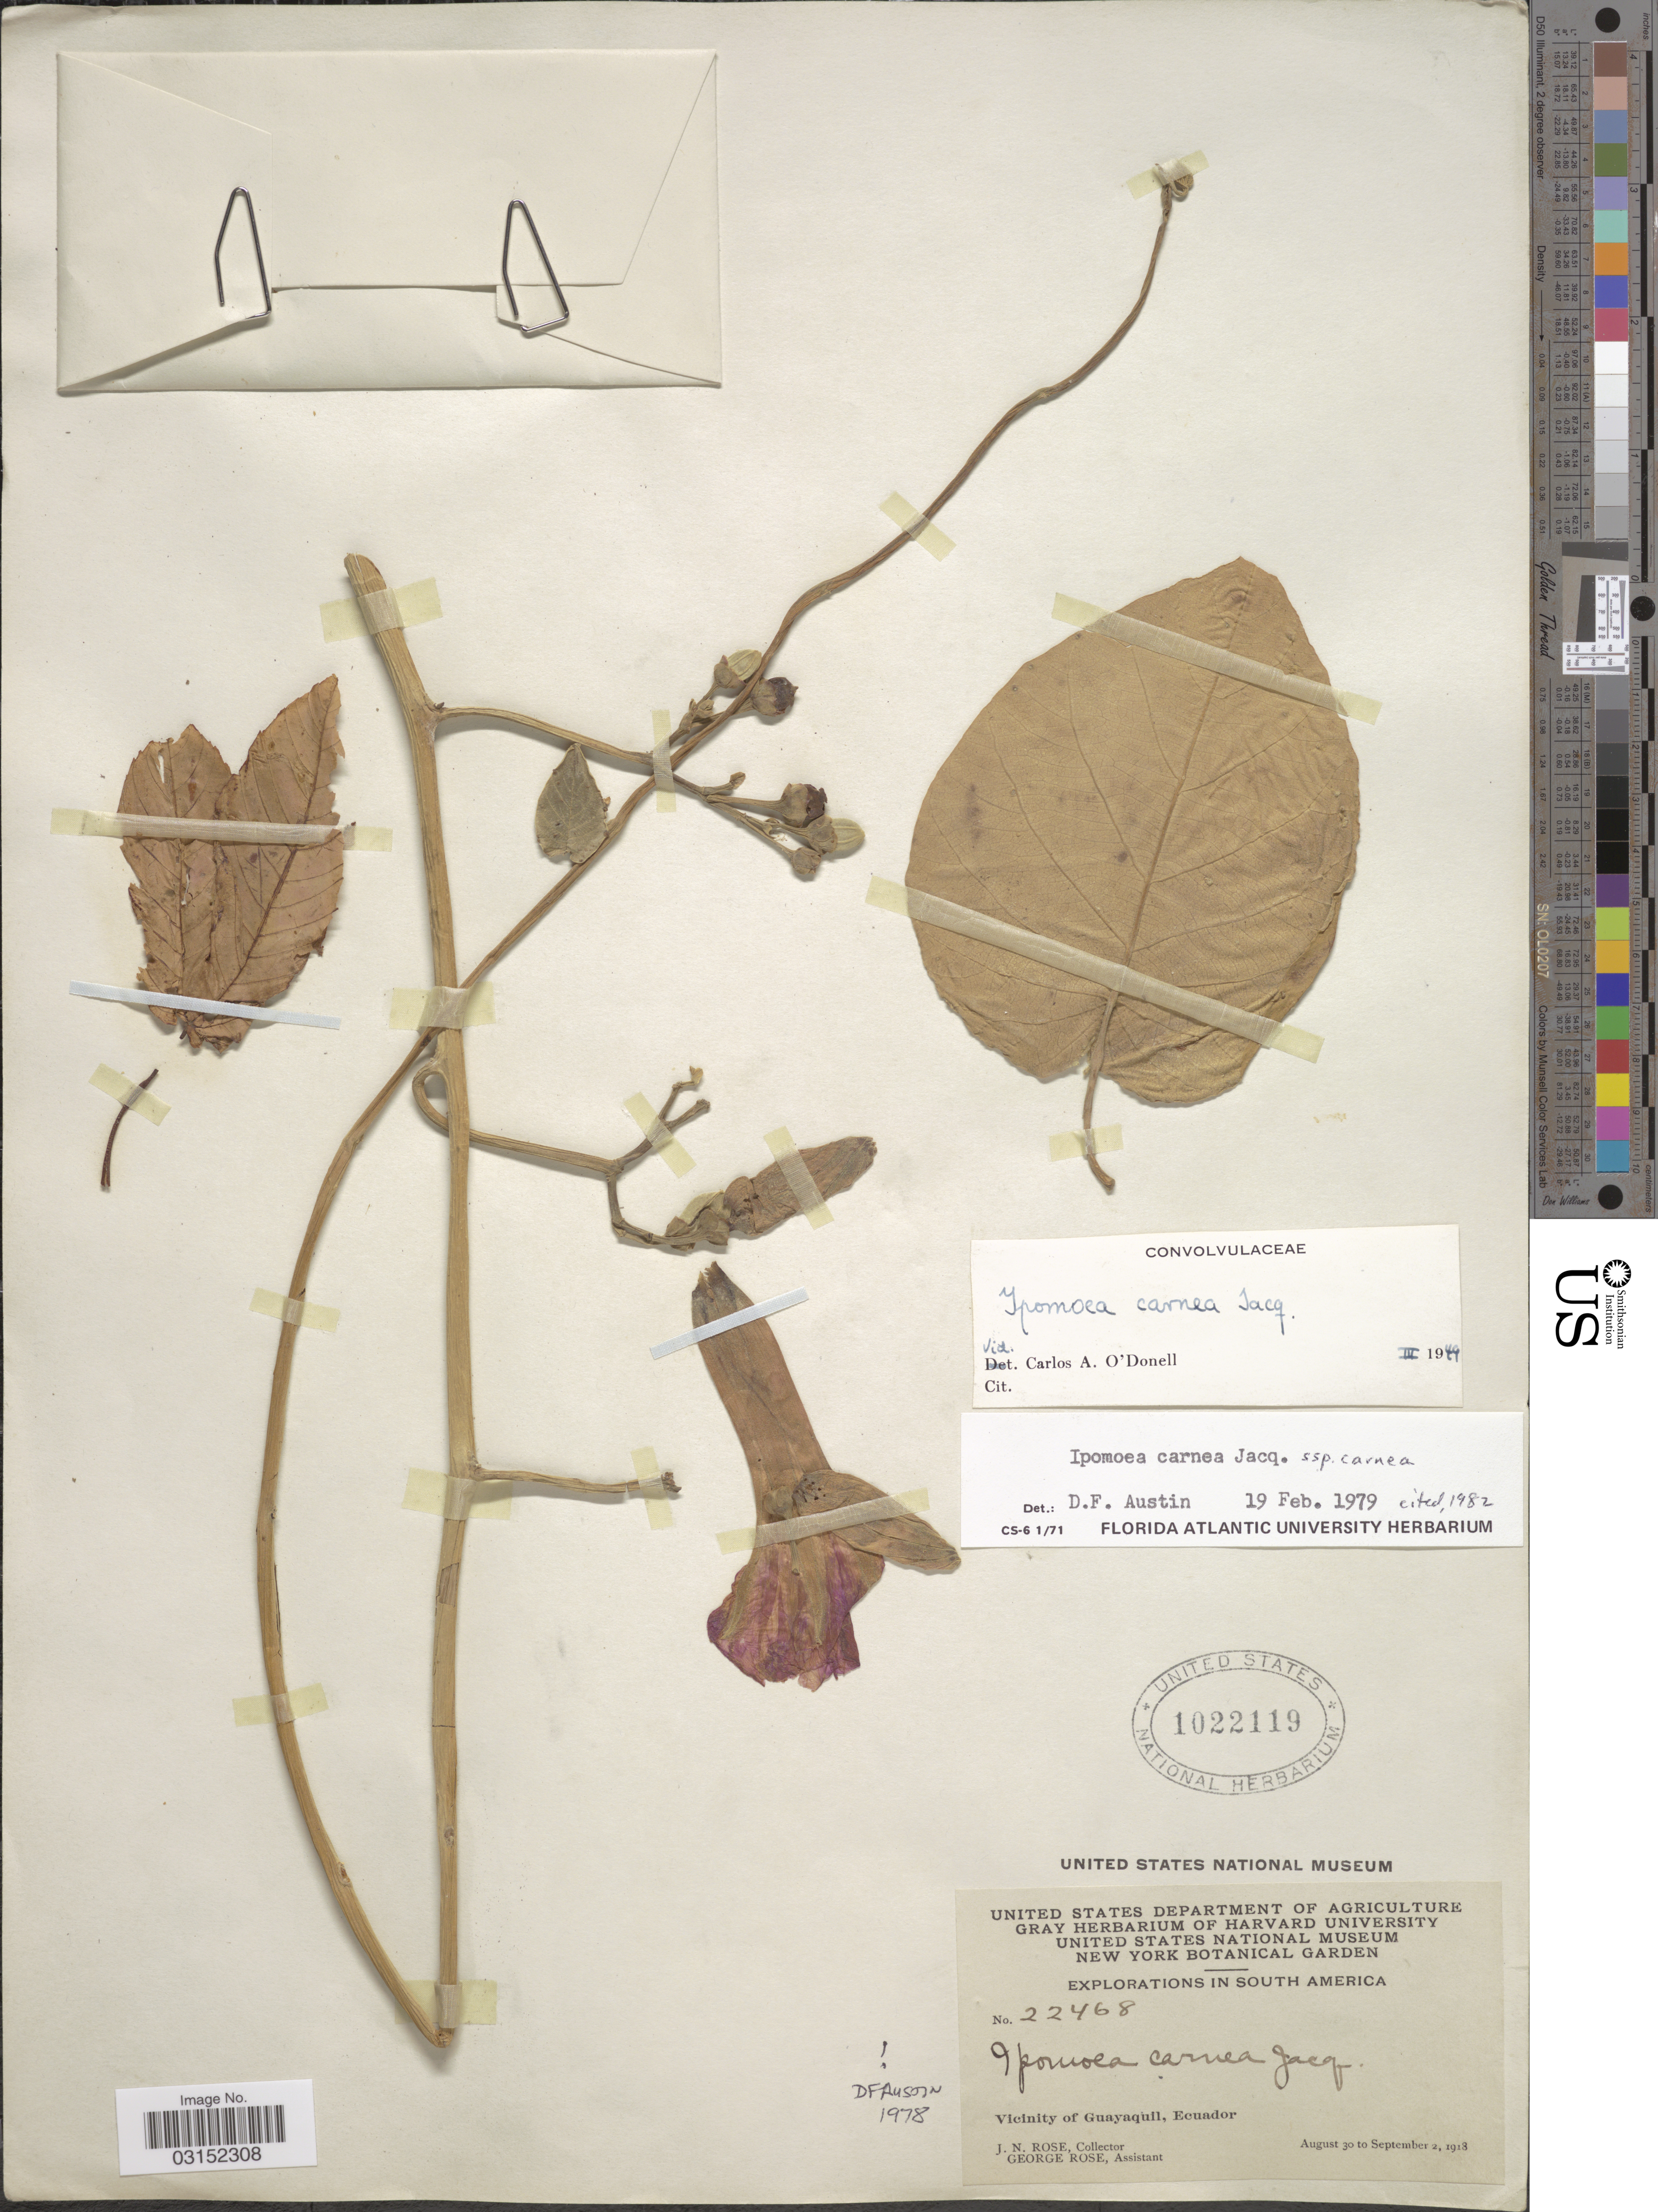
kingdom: Plantae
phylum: Tracheophyta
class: Magnoliopsida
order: Solanales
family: Convolvulaceae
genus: Ipomoea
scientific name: Ipomoea carnea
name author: Jacq.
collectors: J. N. Rose & G. Rose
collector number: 22468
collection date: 1918-08-30/1918-09-02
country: Ecuador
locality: Vicinity of Guayaquil, Ecuador.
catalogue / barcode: US 1022119